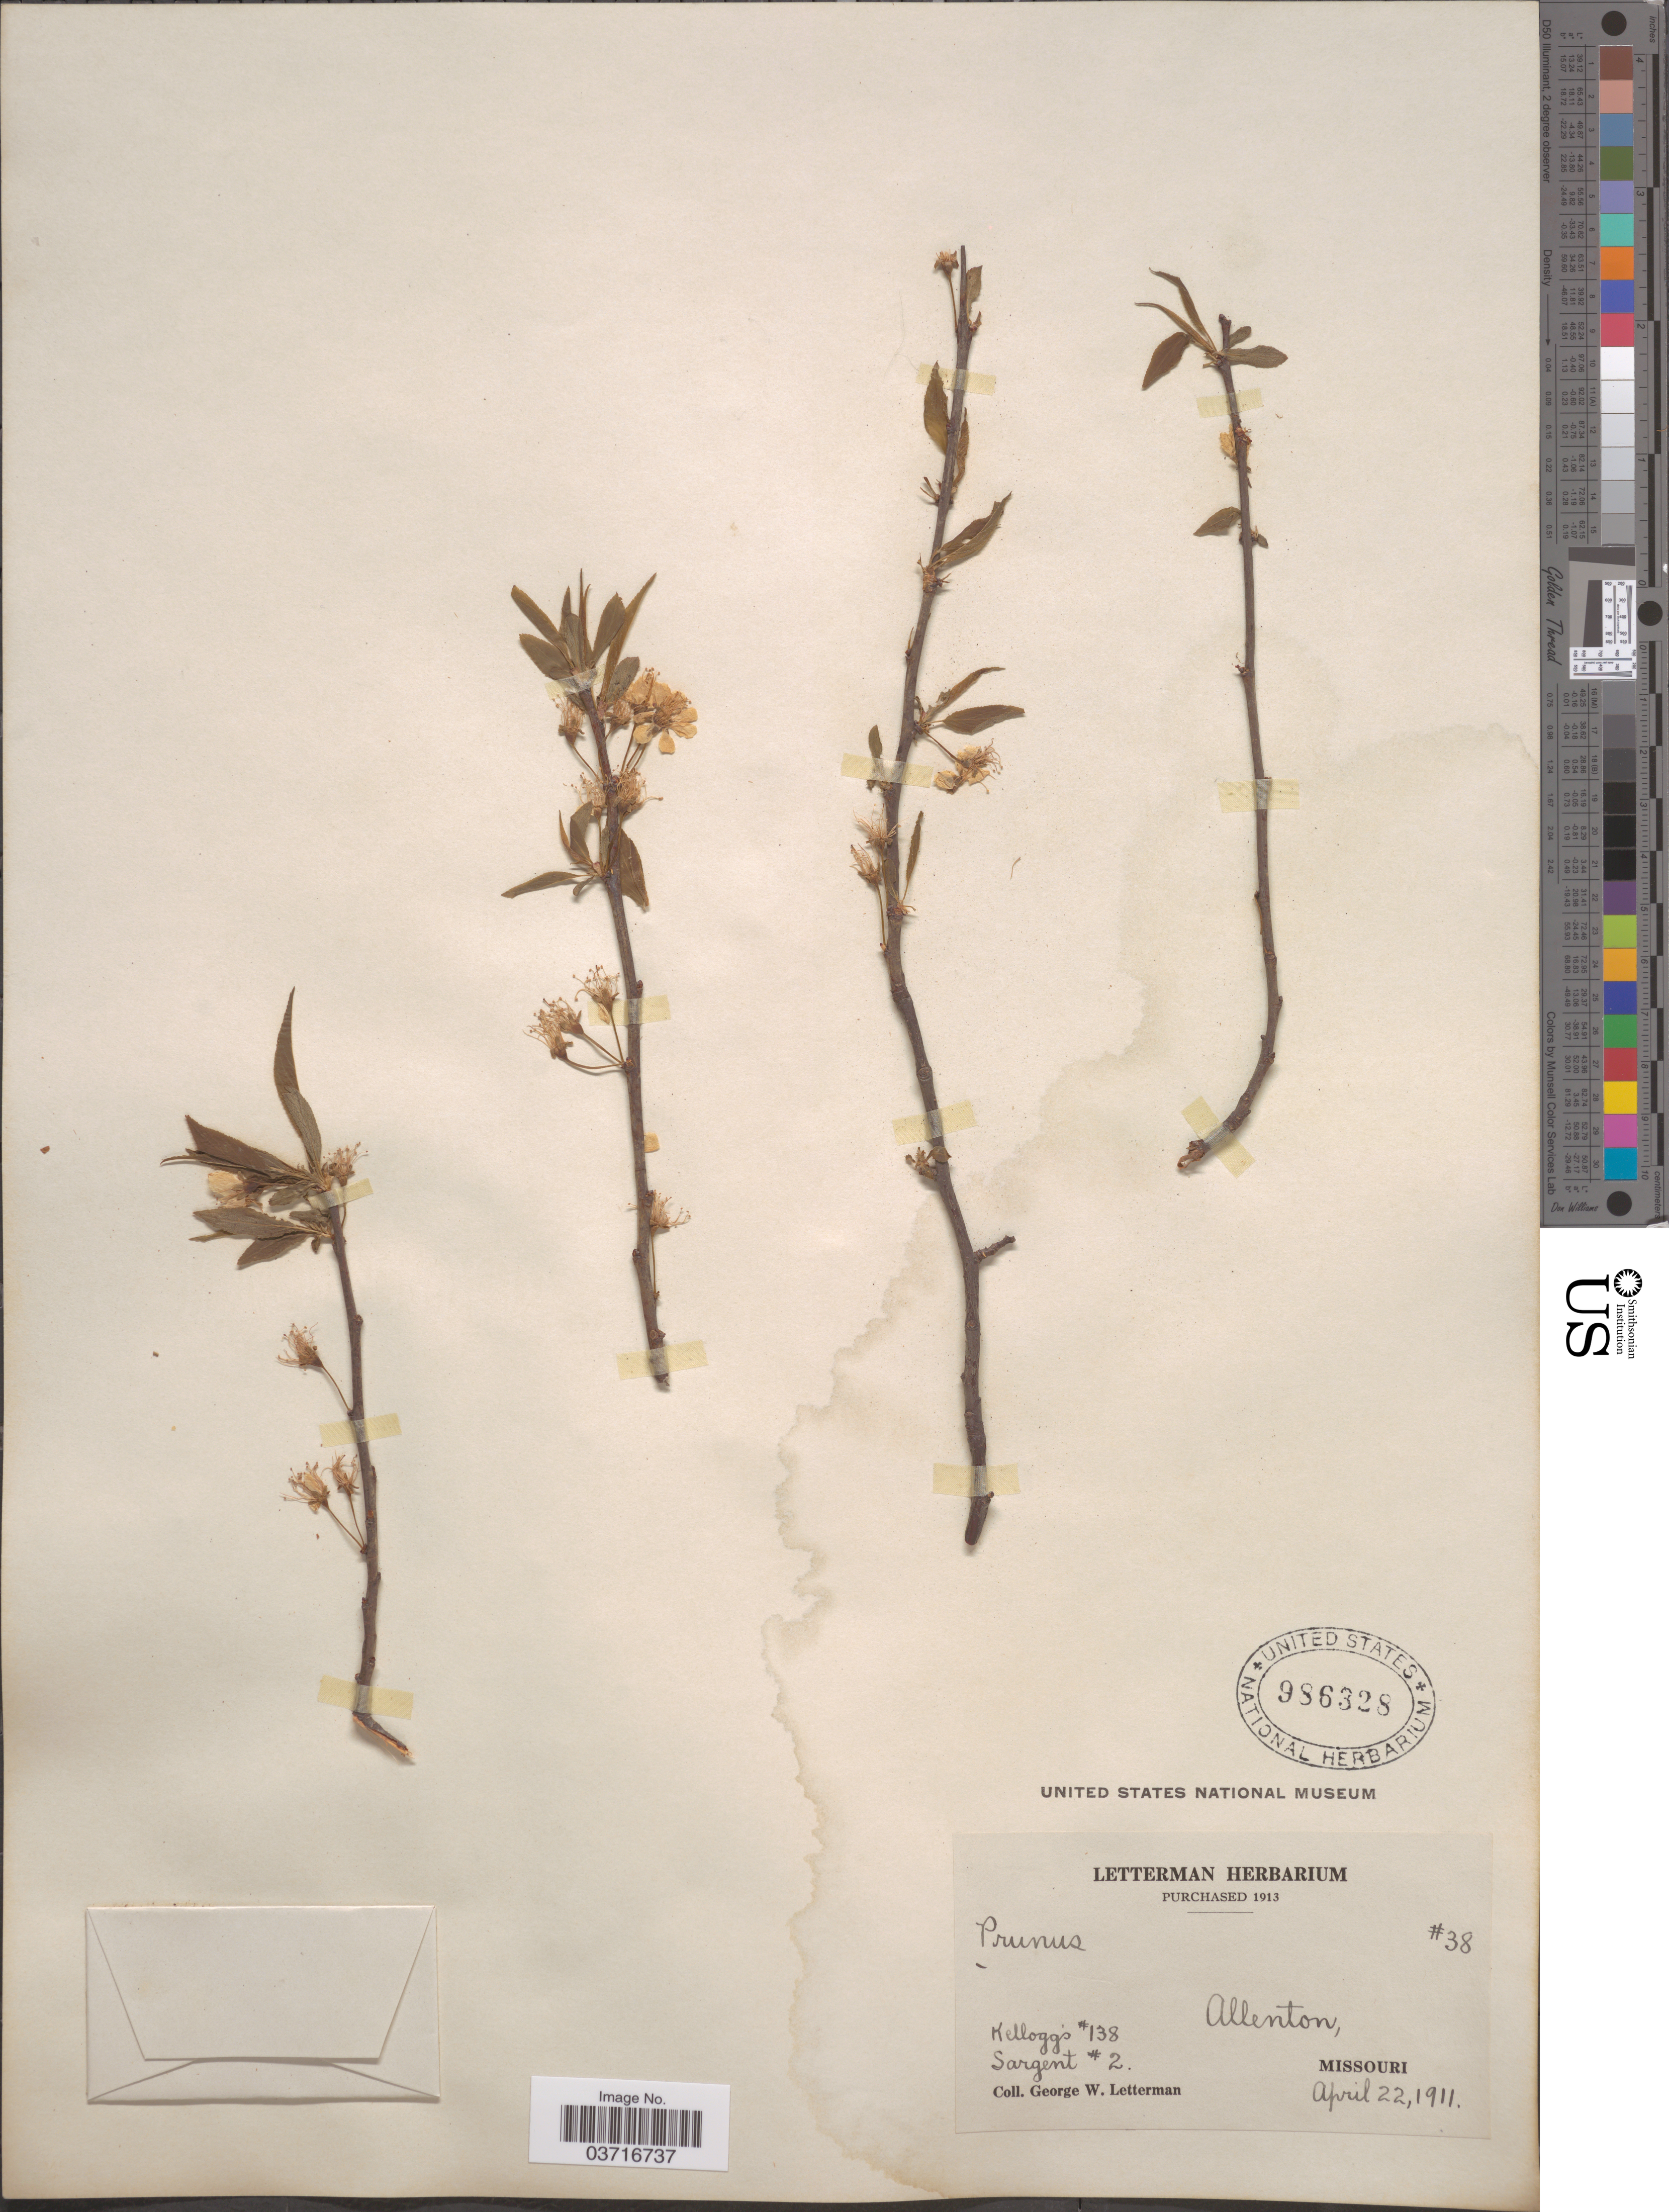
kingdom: Plantae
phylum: Tracheophyta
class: Magnoliopsida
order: Rosales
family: Rosaceae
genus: Prunus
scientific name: Prunus sp.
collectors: G. W. Letterman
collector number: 38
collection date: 1911-04-22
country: United States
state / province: Missouri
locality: Allenton.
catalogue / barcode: US 986328